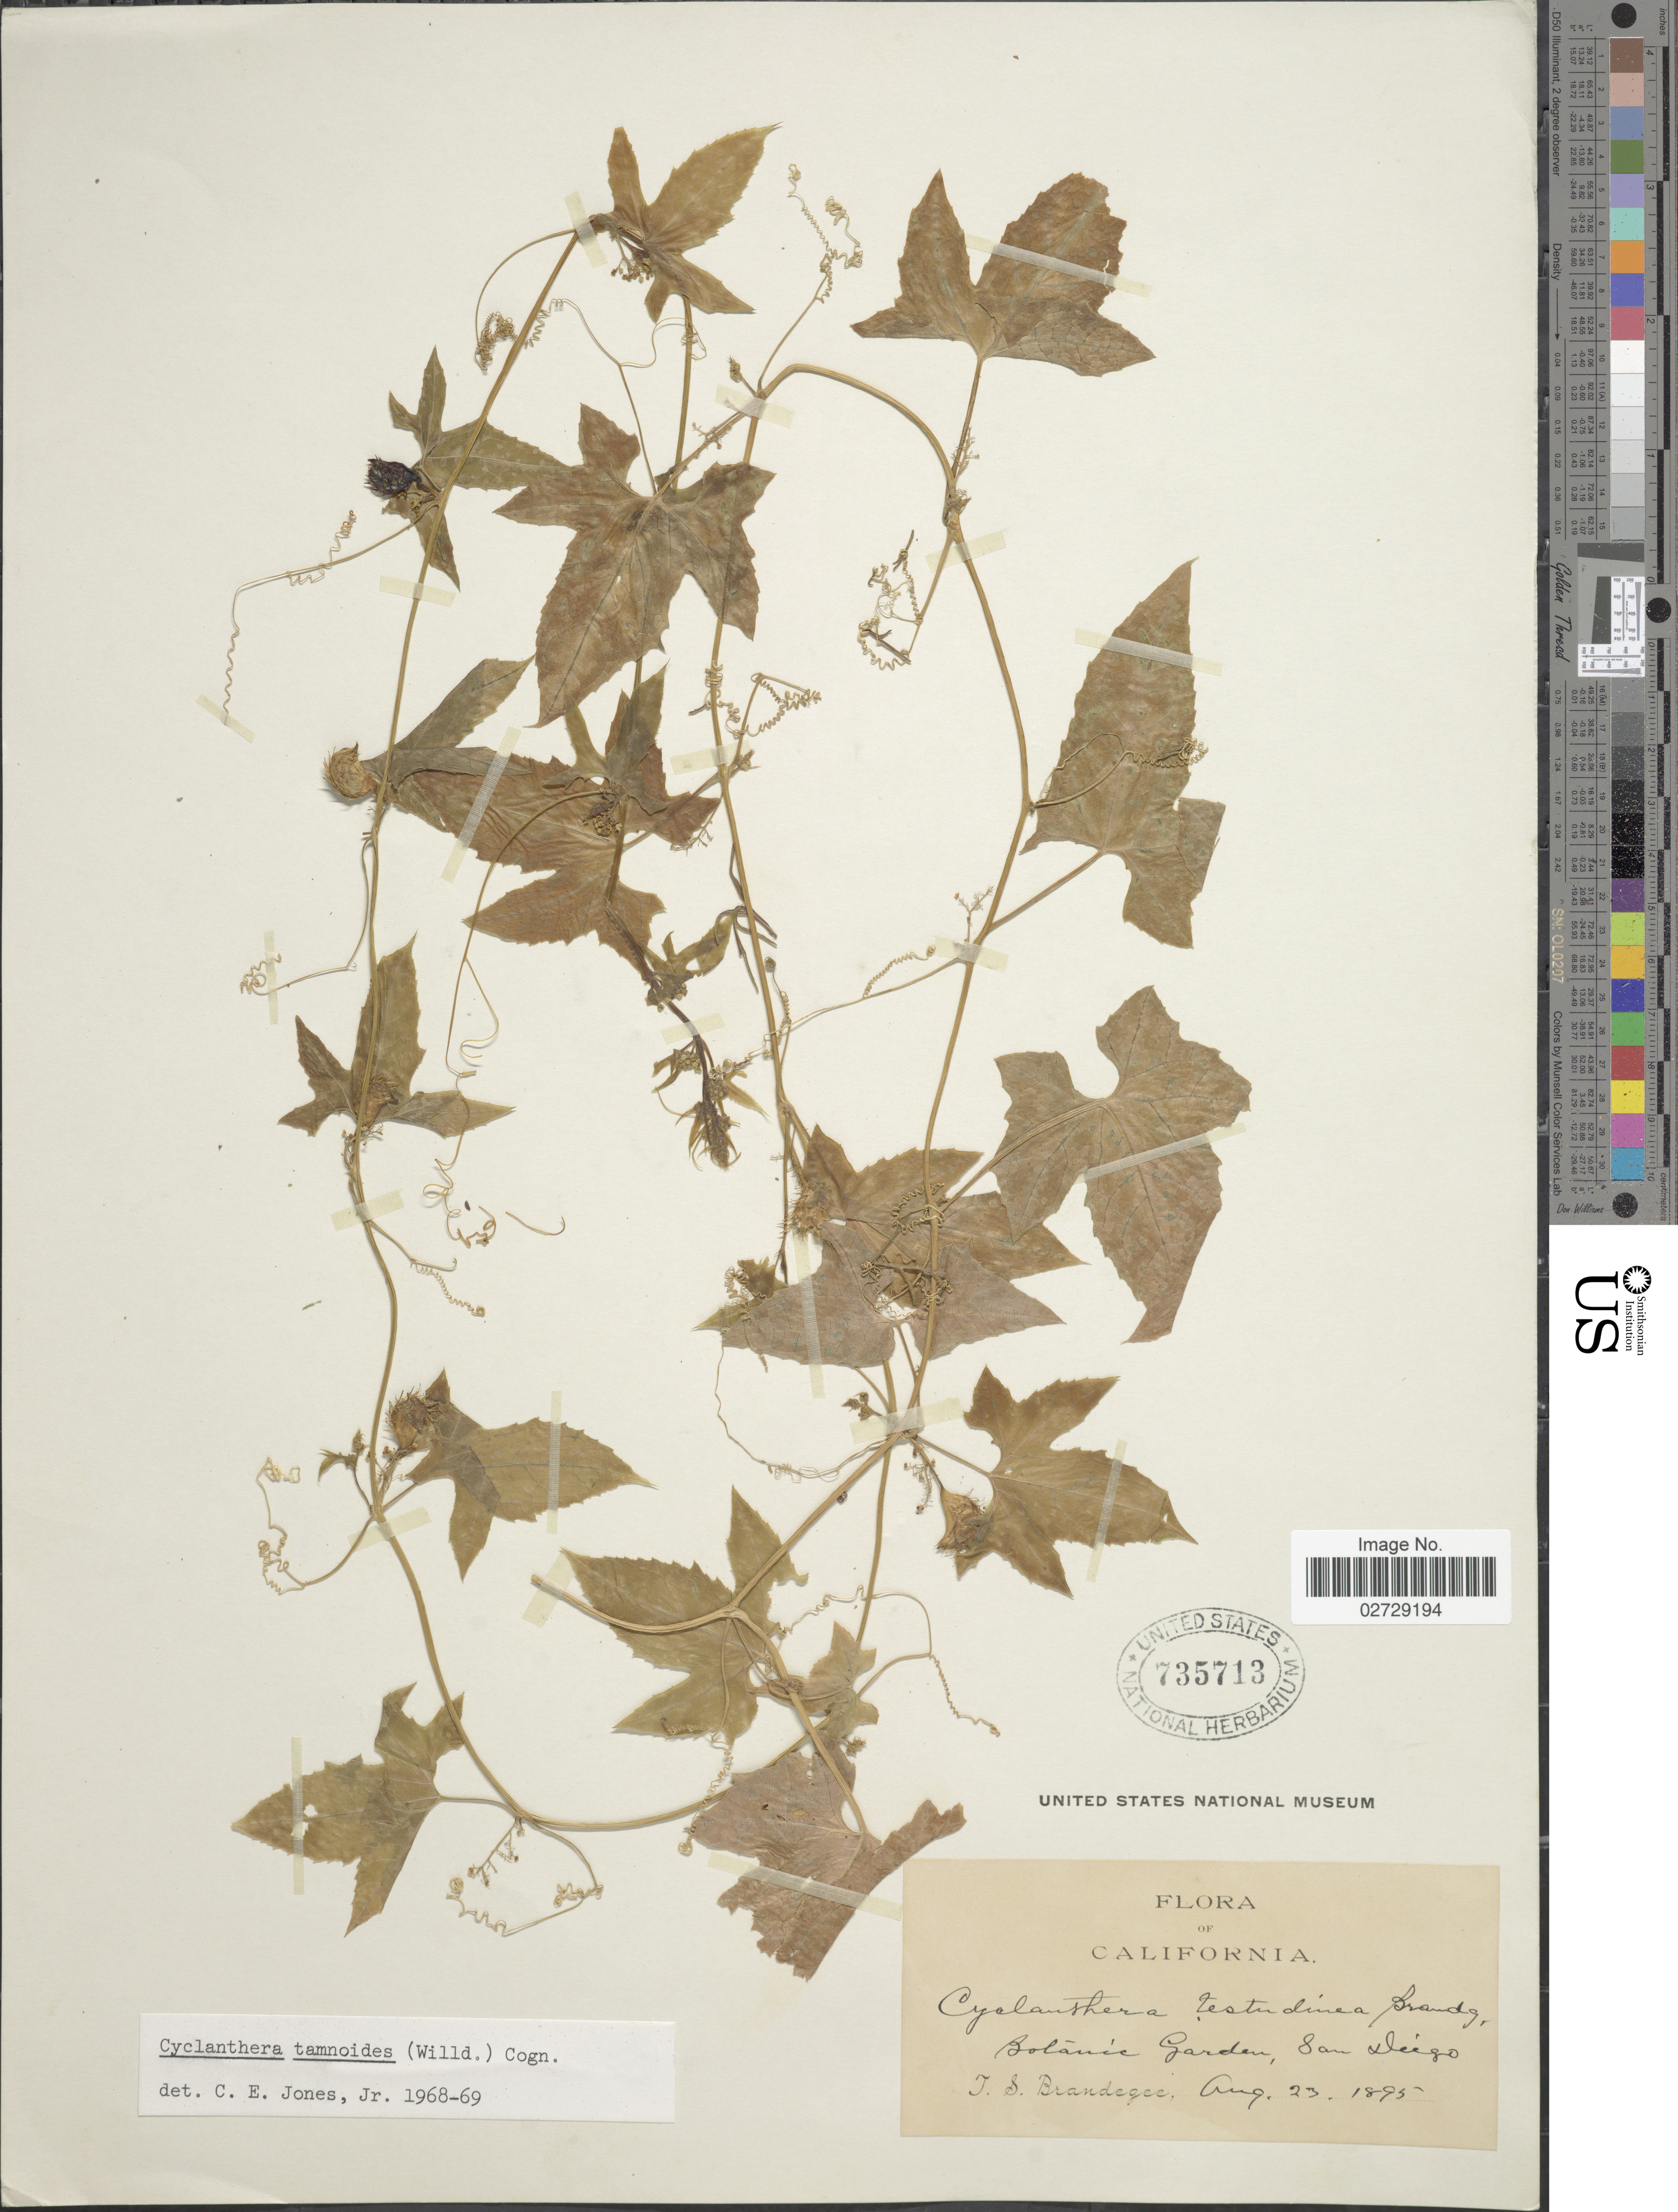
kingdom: Plantae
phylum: Tracheophyta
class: Magnoliopsida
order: Cucurbitales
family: Cucurbitaceae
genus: Cyclanthera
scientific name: Cyclanthera tamnoides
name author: (Willd.) Cogn.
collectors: T. S. Brandegee (herbarium)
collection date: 1895-08-23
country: United States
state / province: California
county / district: San Diego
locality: Botanic Garden, San Diego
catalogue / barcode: US 735713